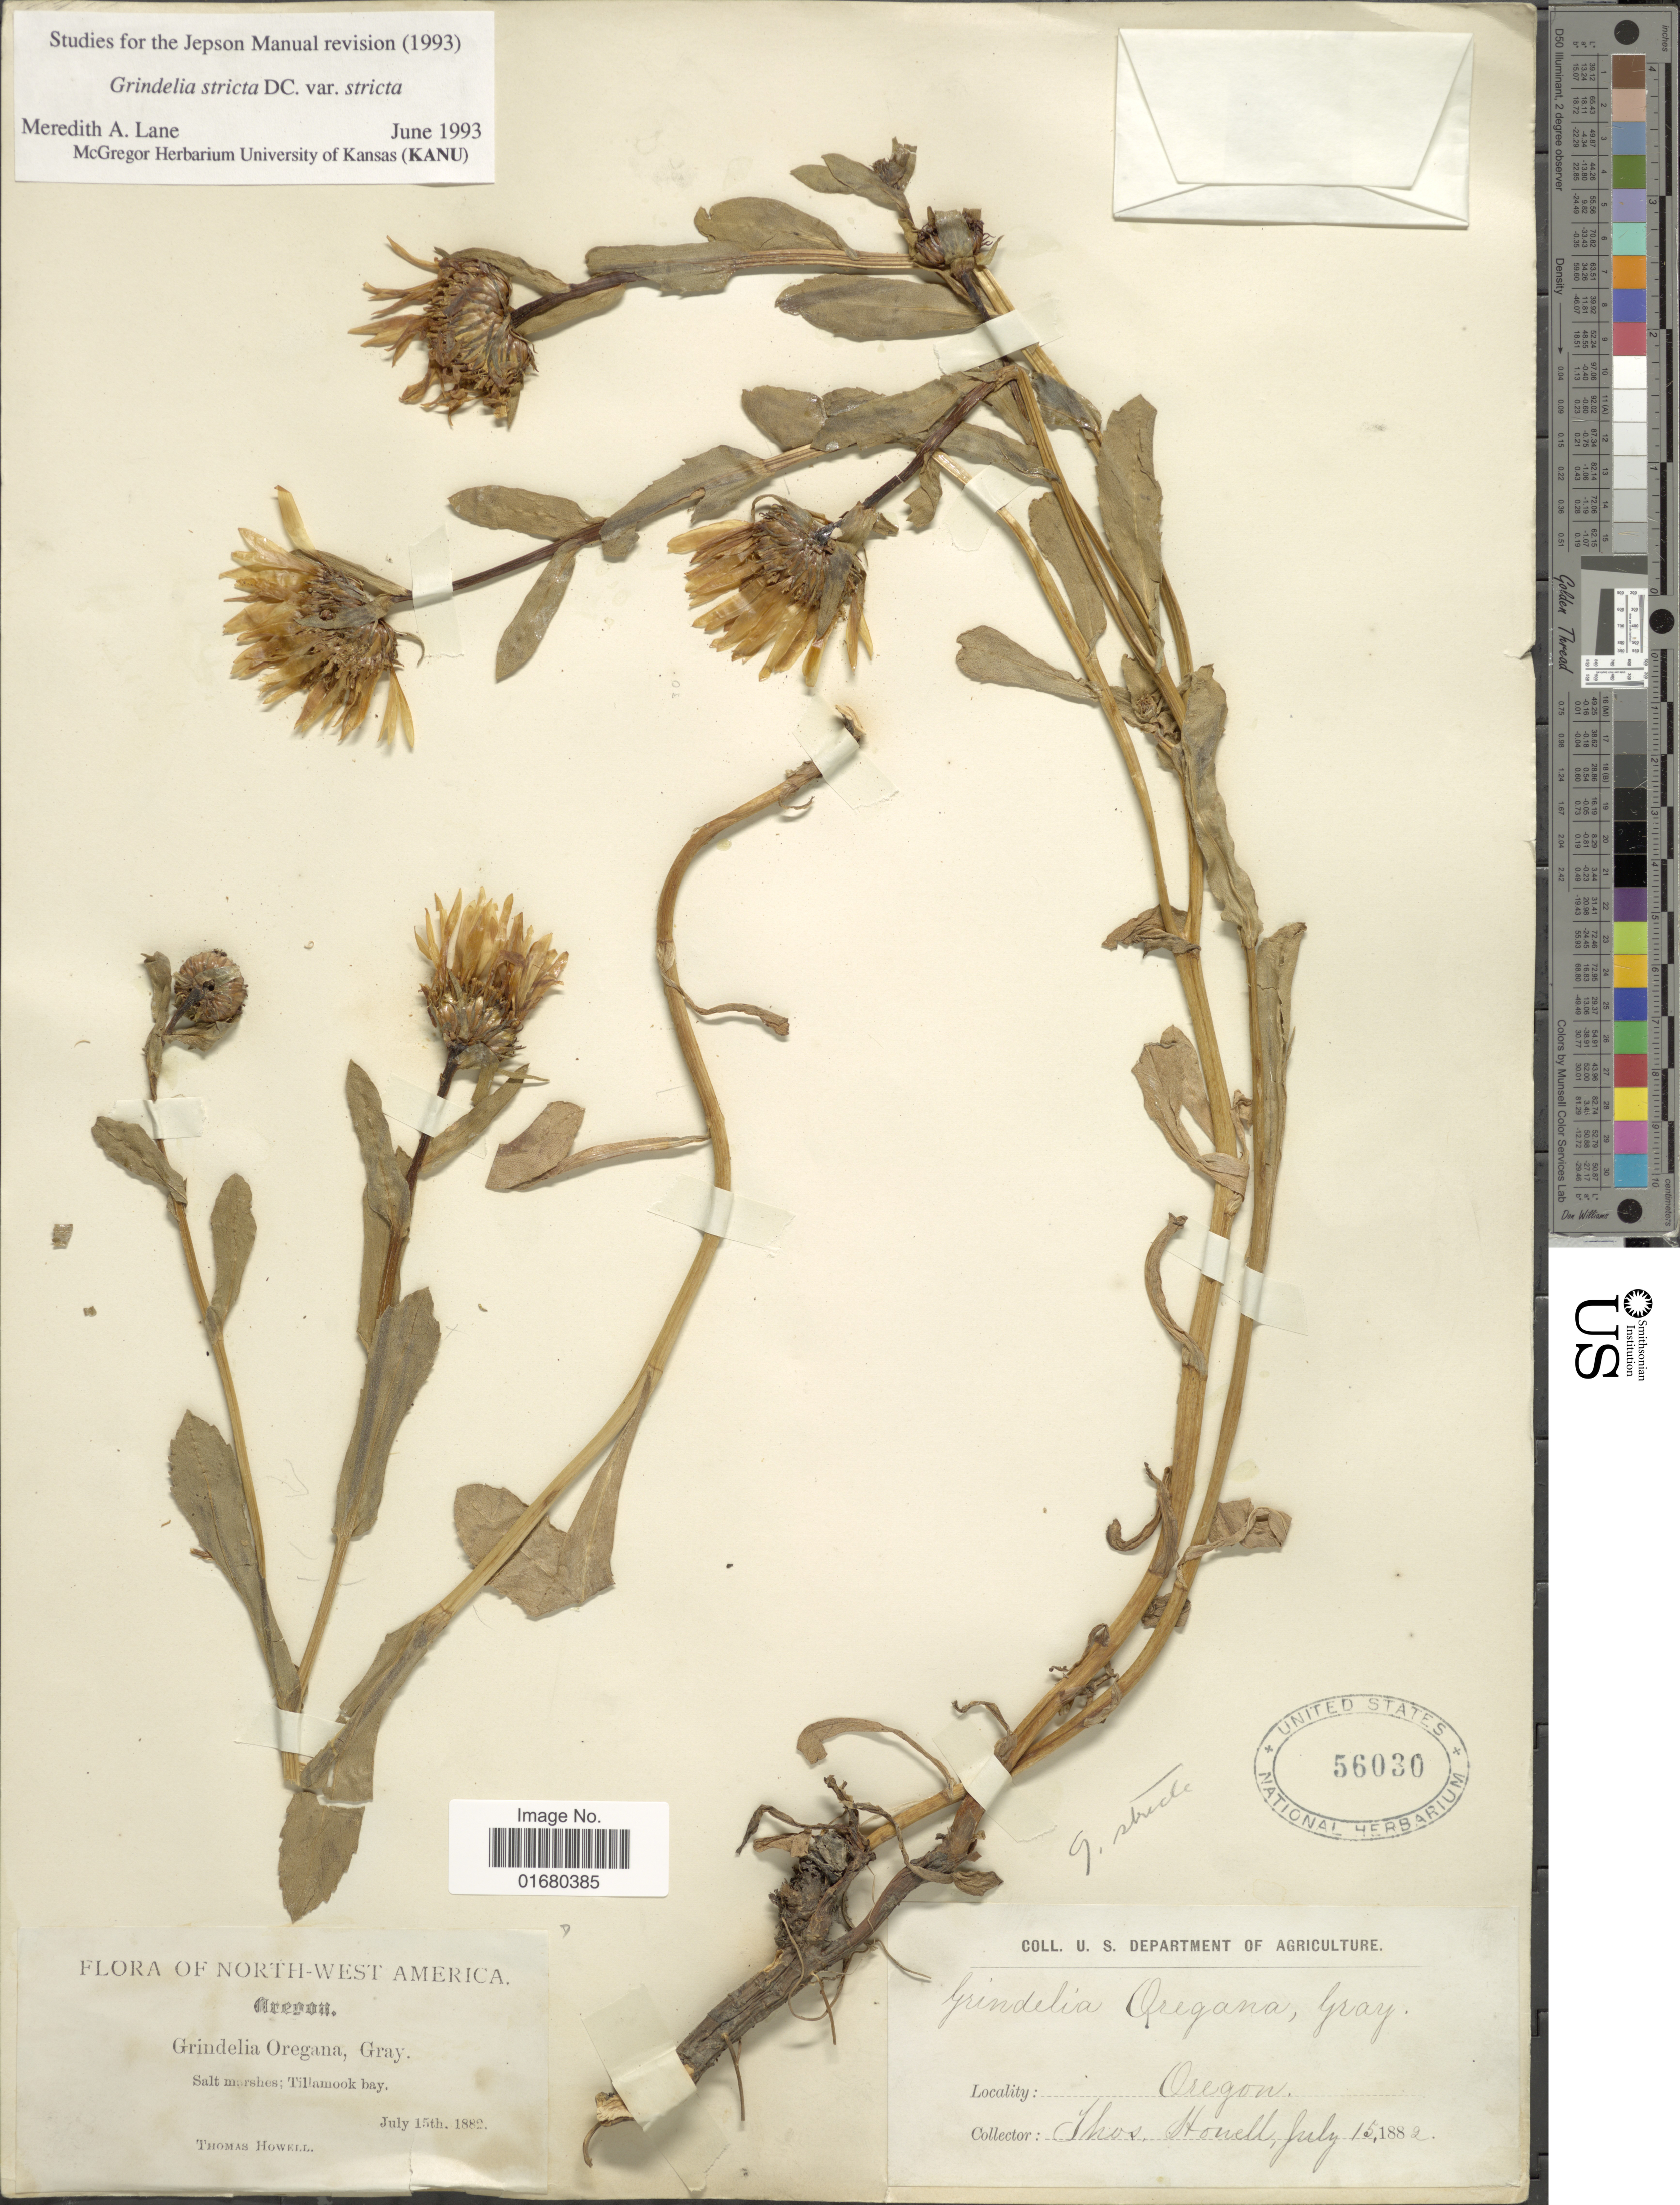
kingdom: Plantae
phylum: Tracheophyta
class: Magnoliopsida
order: Asterales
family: Asteraceae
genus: Grindelia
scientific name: Grindelia stricta var. stricta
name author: DC.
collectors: T. Howell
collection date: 1882-07-15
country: United States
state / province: Oregon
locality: Salt marshes; Tillamook Bay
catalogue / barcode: US 56030